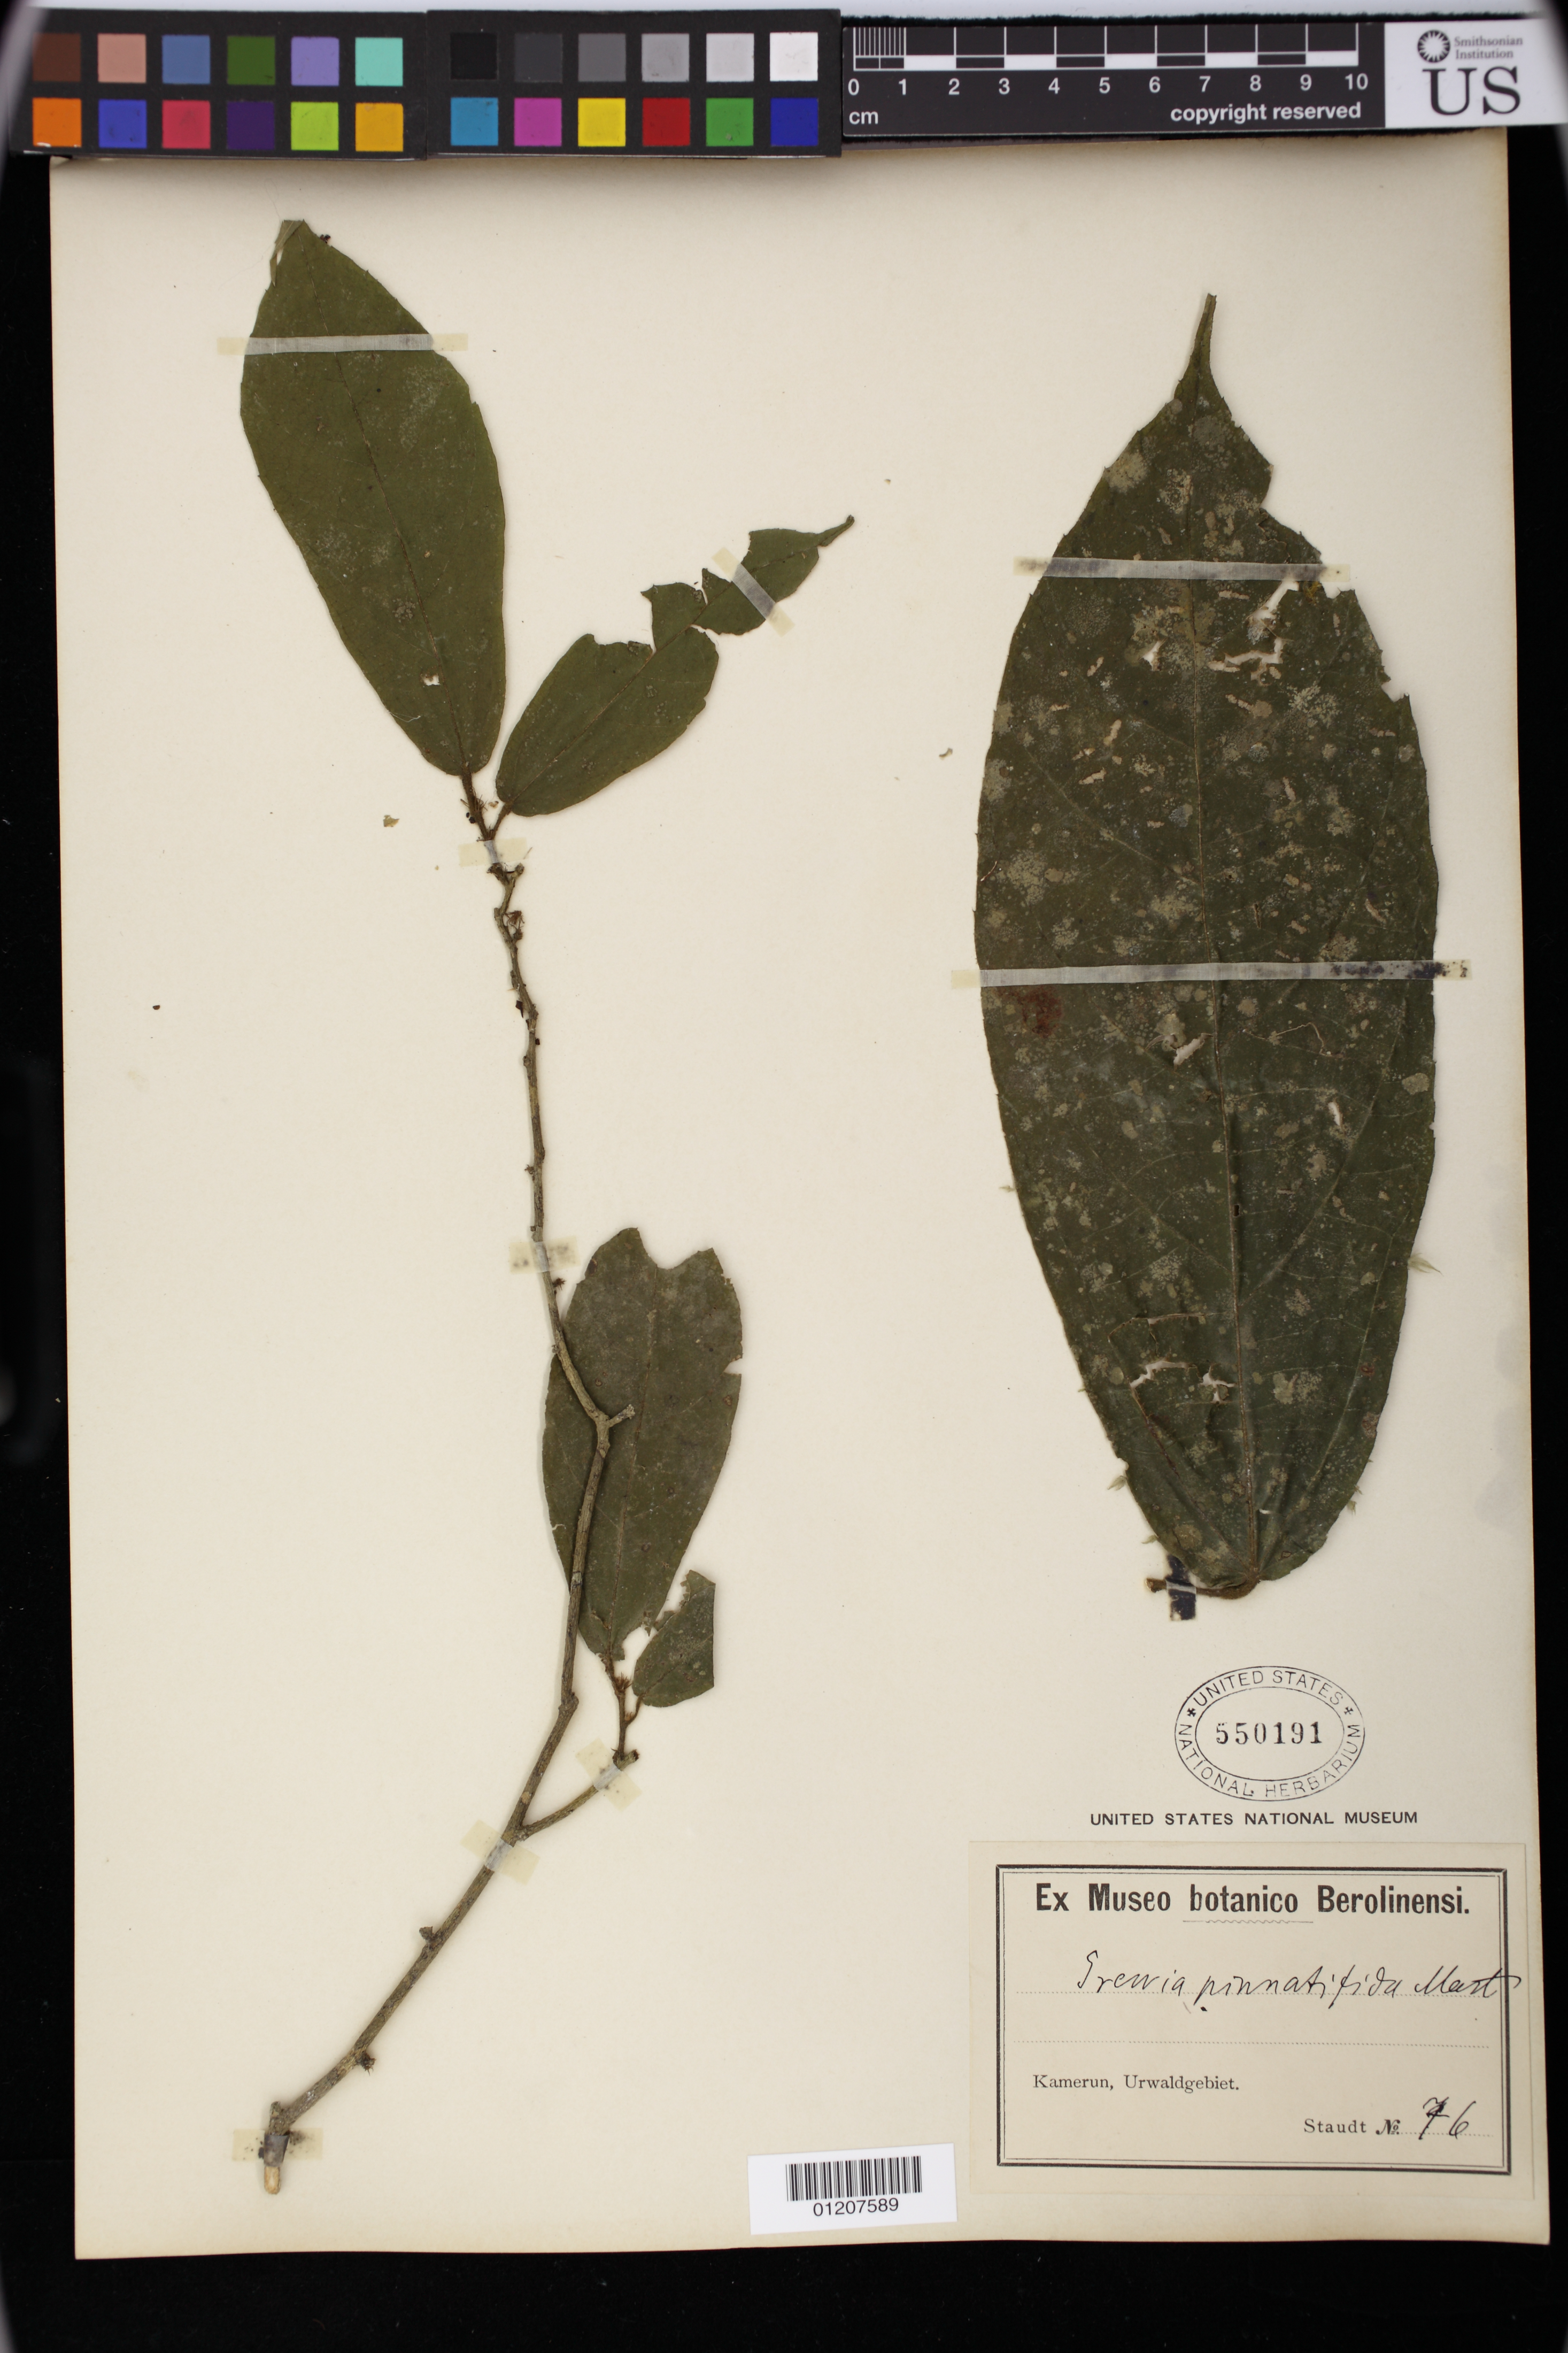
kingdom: Plantae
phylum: Tracheophyta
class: Magnoliopsida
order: Malvales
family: Malvaceae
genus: Microcos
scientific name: Microcos sp.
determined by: Dorr, L. J., (BOT), Smithsonian Institution - National Museum of Natural History (UNITED STATES)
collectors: ex Mus. Bot. Berolinensi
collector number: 76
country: Cameroon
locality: Kamerun, Urwaldgebiet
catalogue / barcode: US 550191